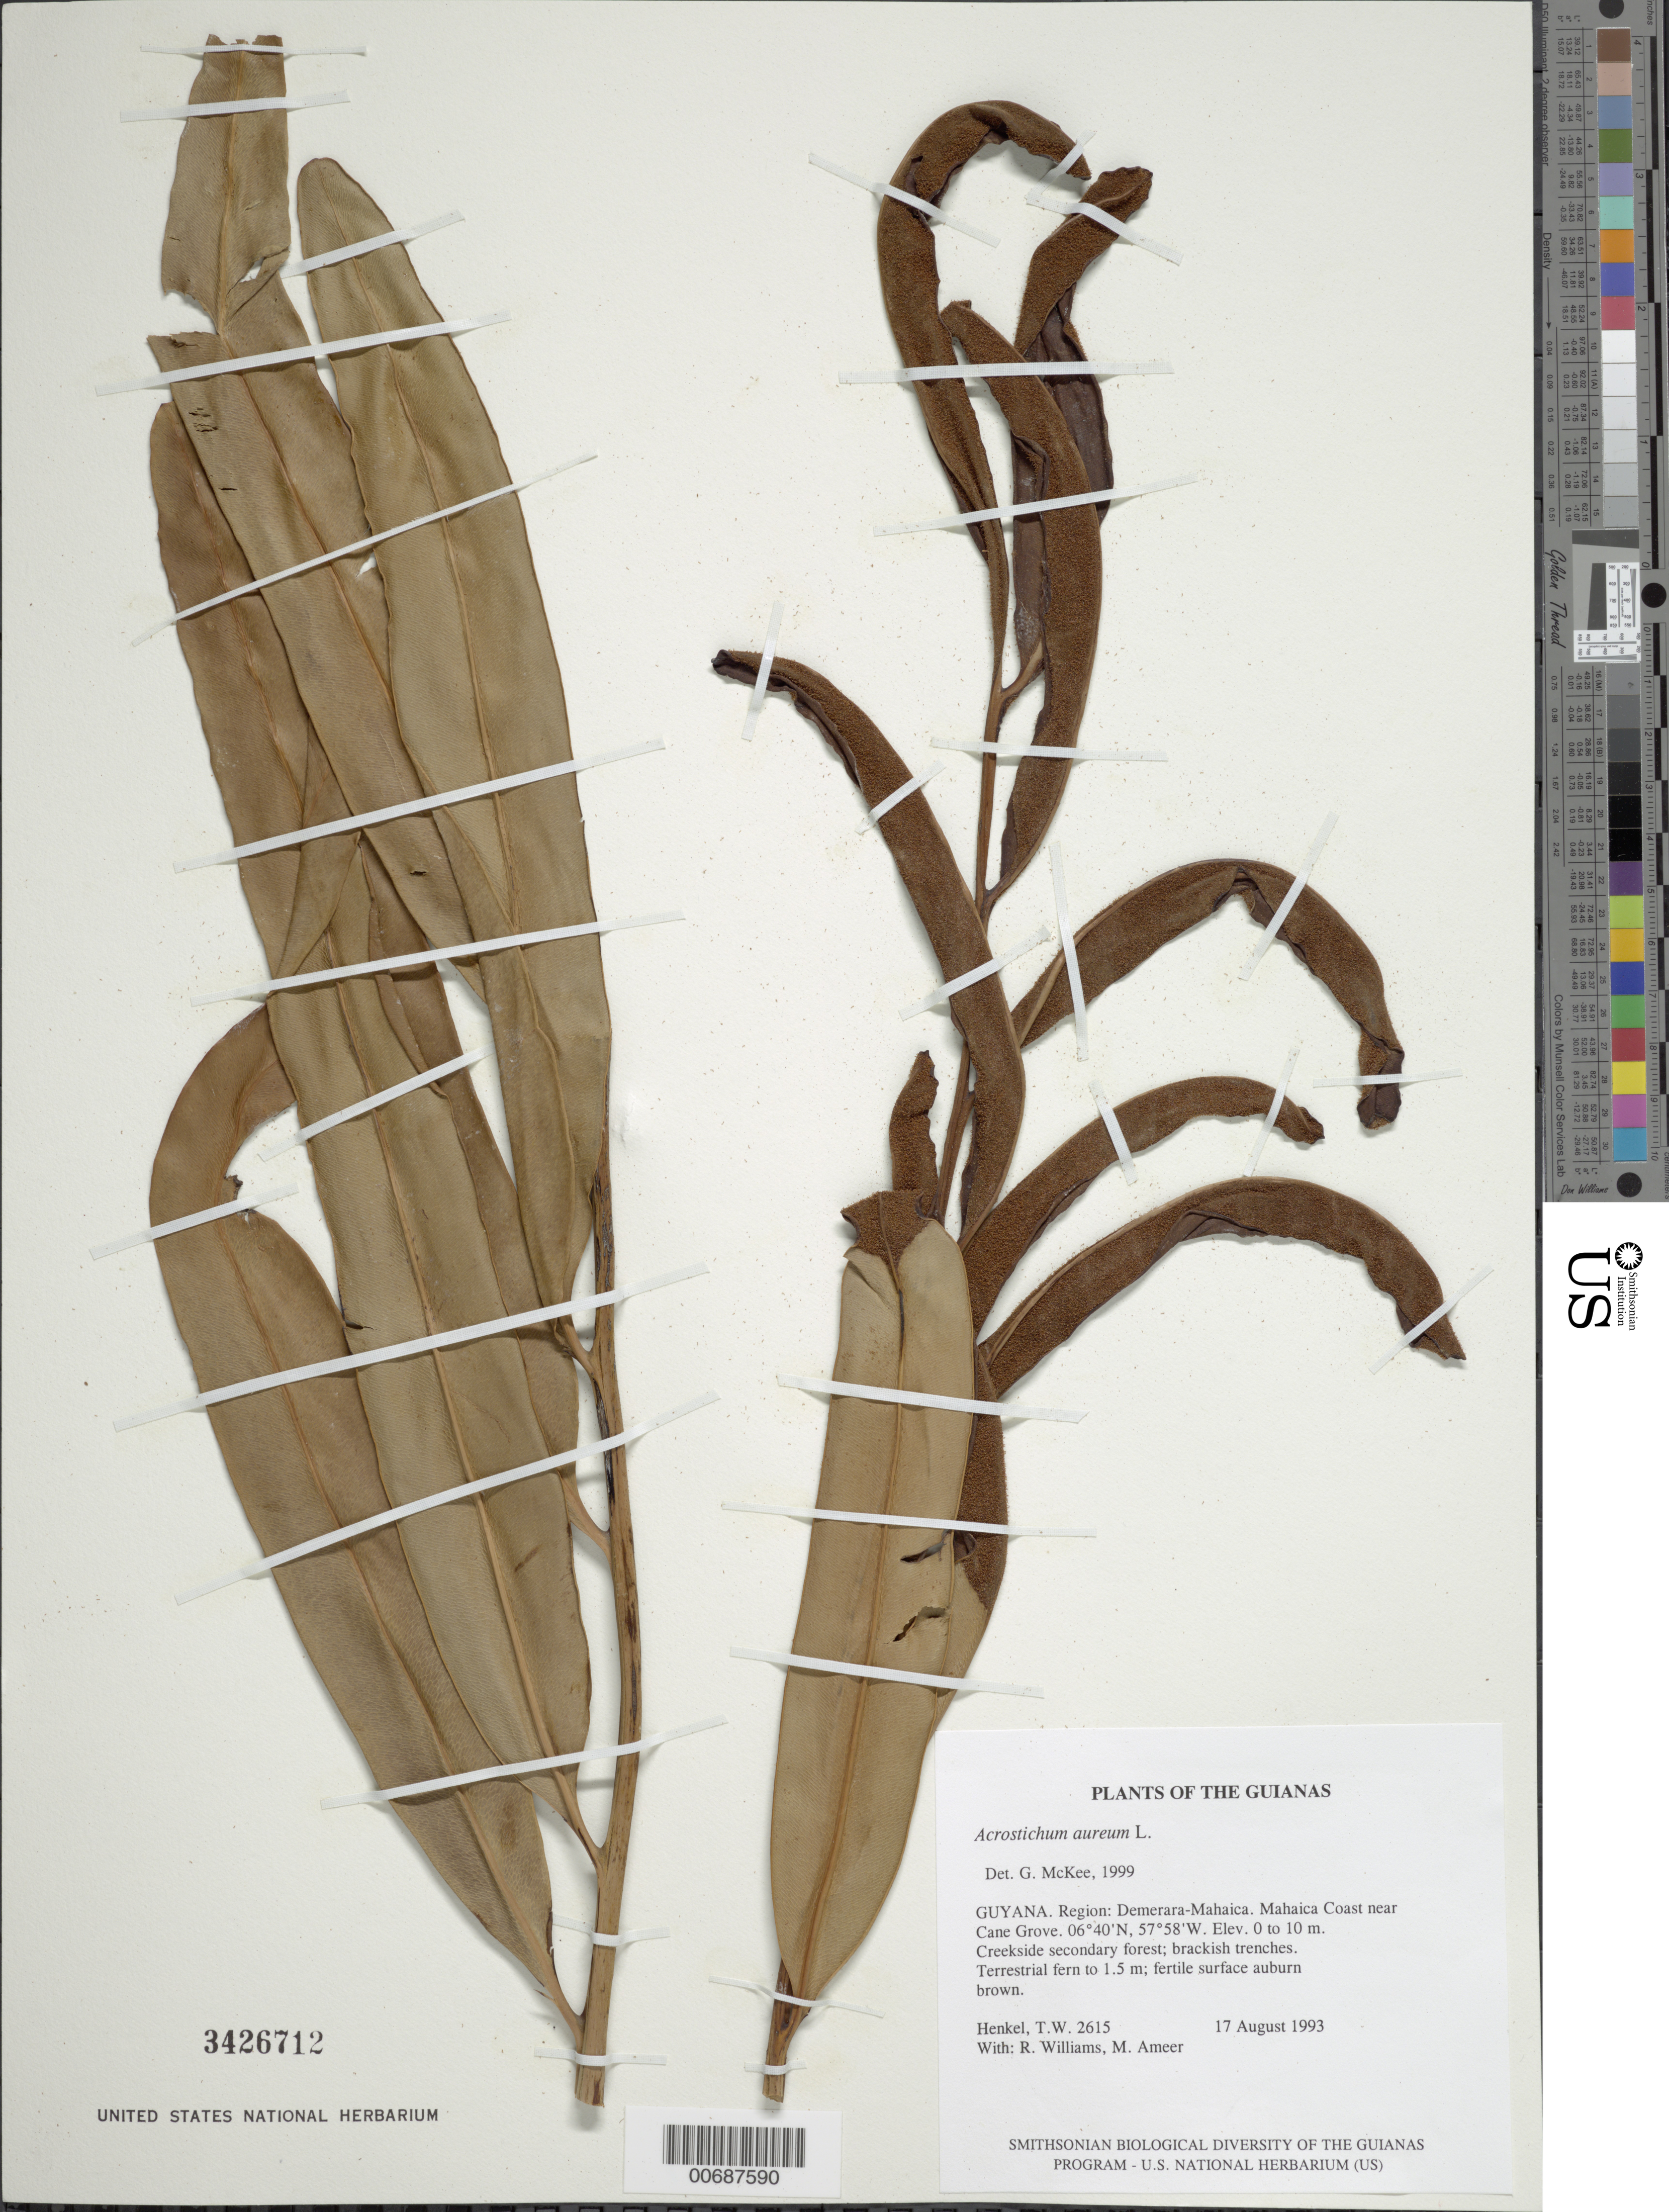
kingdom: Plantae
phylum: Tracheophyta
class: Polypodiopsida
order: Polypodiales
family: Pteridaceae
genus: Acrostichum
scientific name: Acrostichum aureum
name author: L.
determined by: McKee, G. S., (US), NMNH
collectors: T. Henkel, R. Williams & M. Ameer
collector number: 2615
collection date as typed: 17 August 1993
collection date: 1993-08-17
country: Guyana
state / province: Demerara-Mahaica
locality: Mahaica Coast near Cane Grove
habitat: Creekside secondary forest; brackish trenches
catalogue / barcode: US 3426712